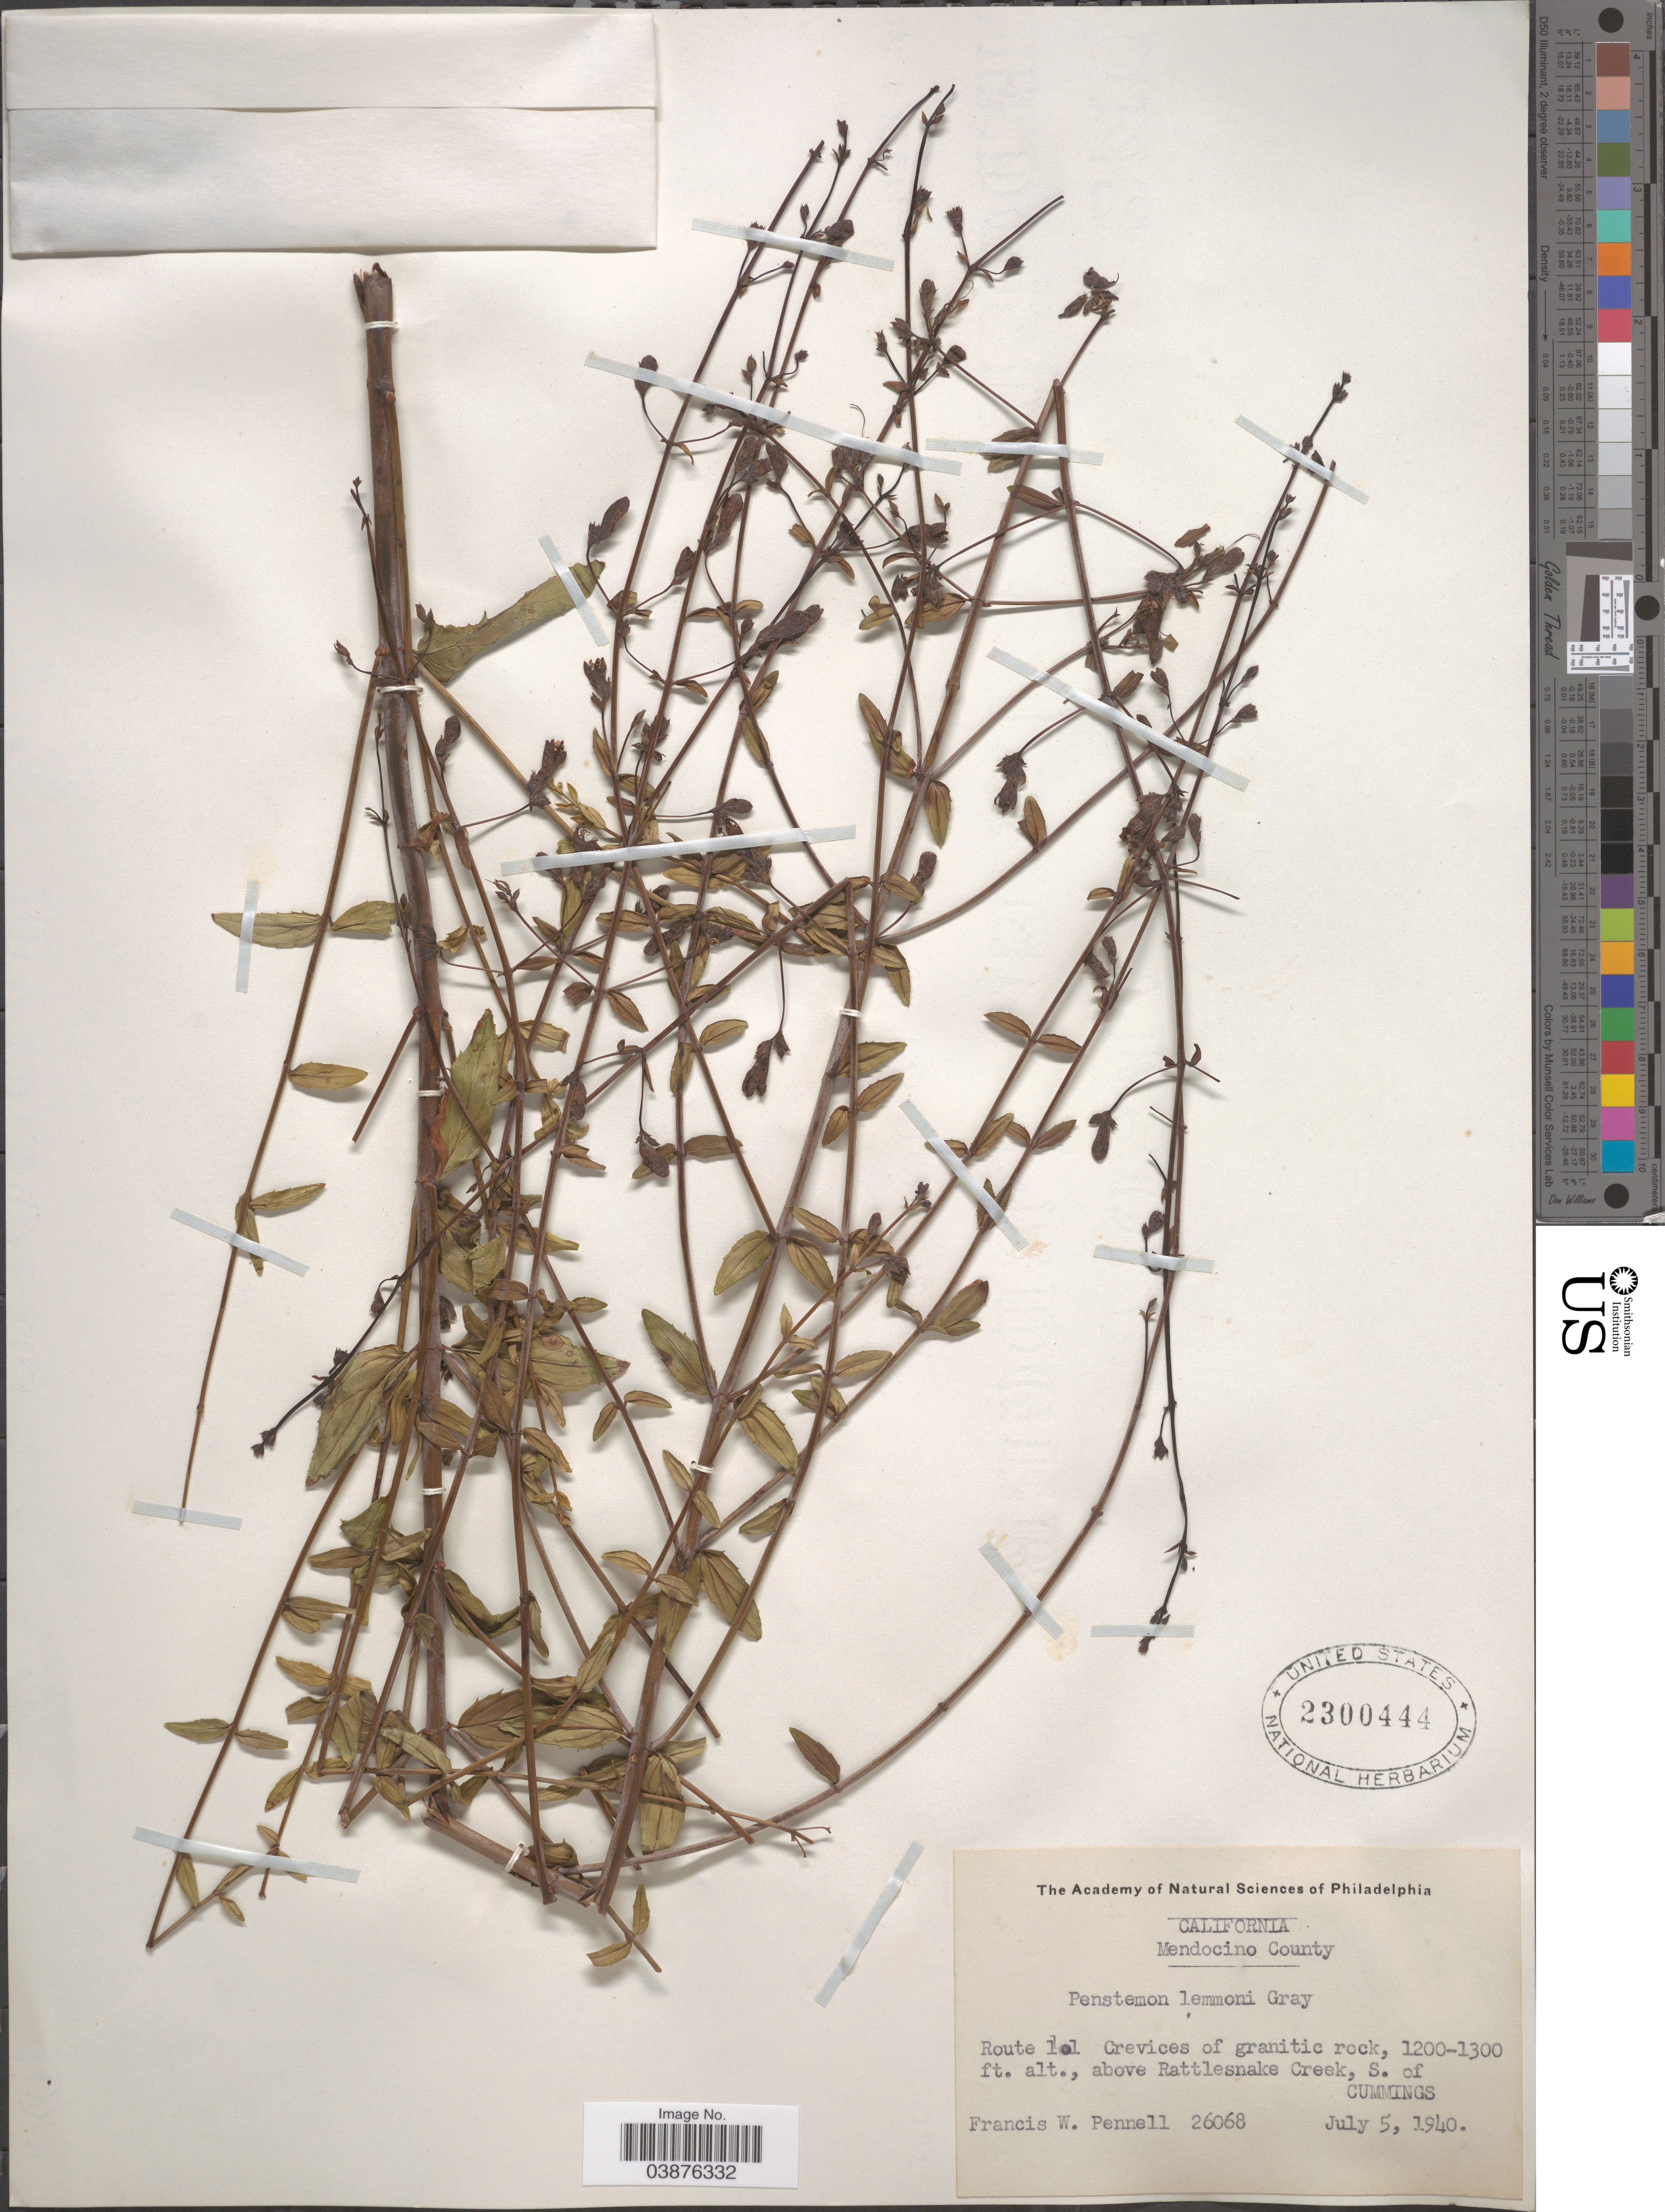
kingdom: Plantae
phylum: Tracheophyta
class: Magnoliopsida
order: Lamiales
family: Plantaginaceae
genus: Penstemon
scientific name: Penstemon lemmonii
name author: A. Gray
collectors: F. W. Pennell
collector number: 26068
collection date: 1940-07-05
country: United States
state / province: California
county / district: Mendocino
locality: Mendocino County. Route 101. Crevices of granitic rock, above Rattlesnake Creek, S. of Cummings.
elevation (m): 366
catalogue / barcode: US 2300444